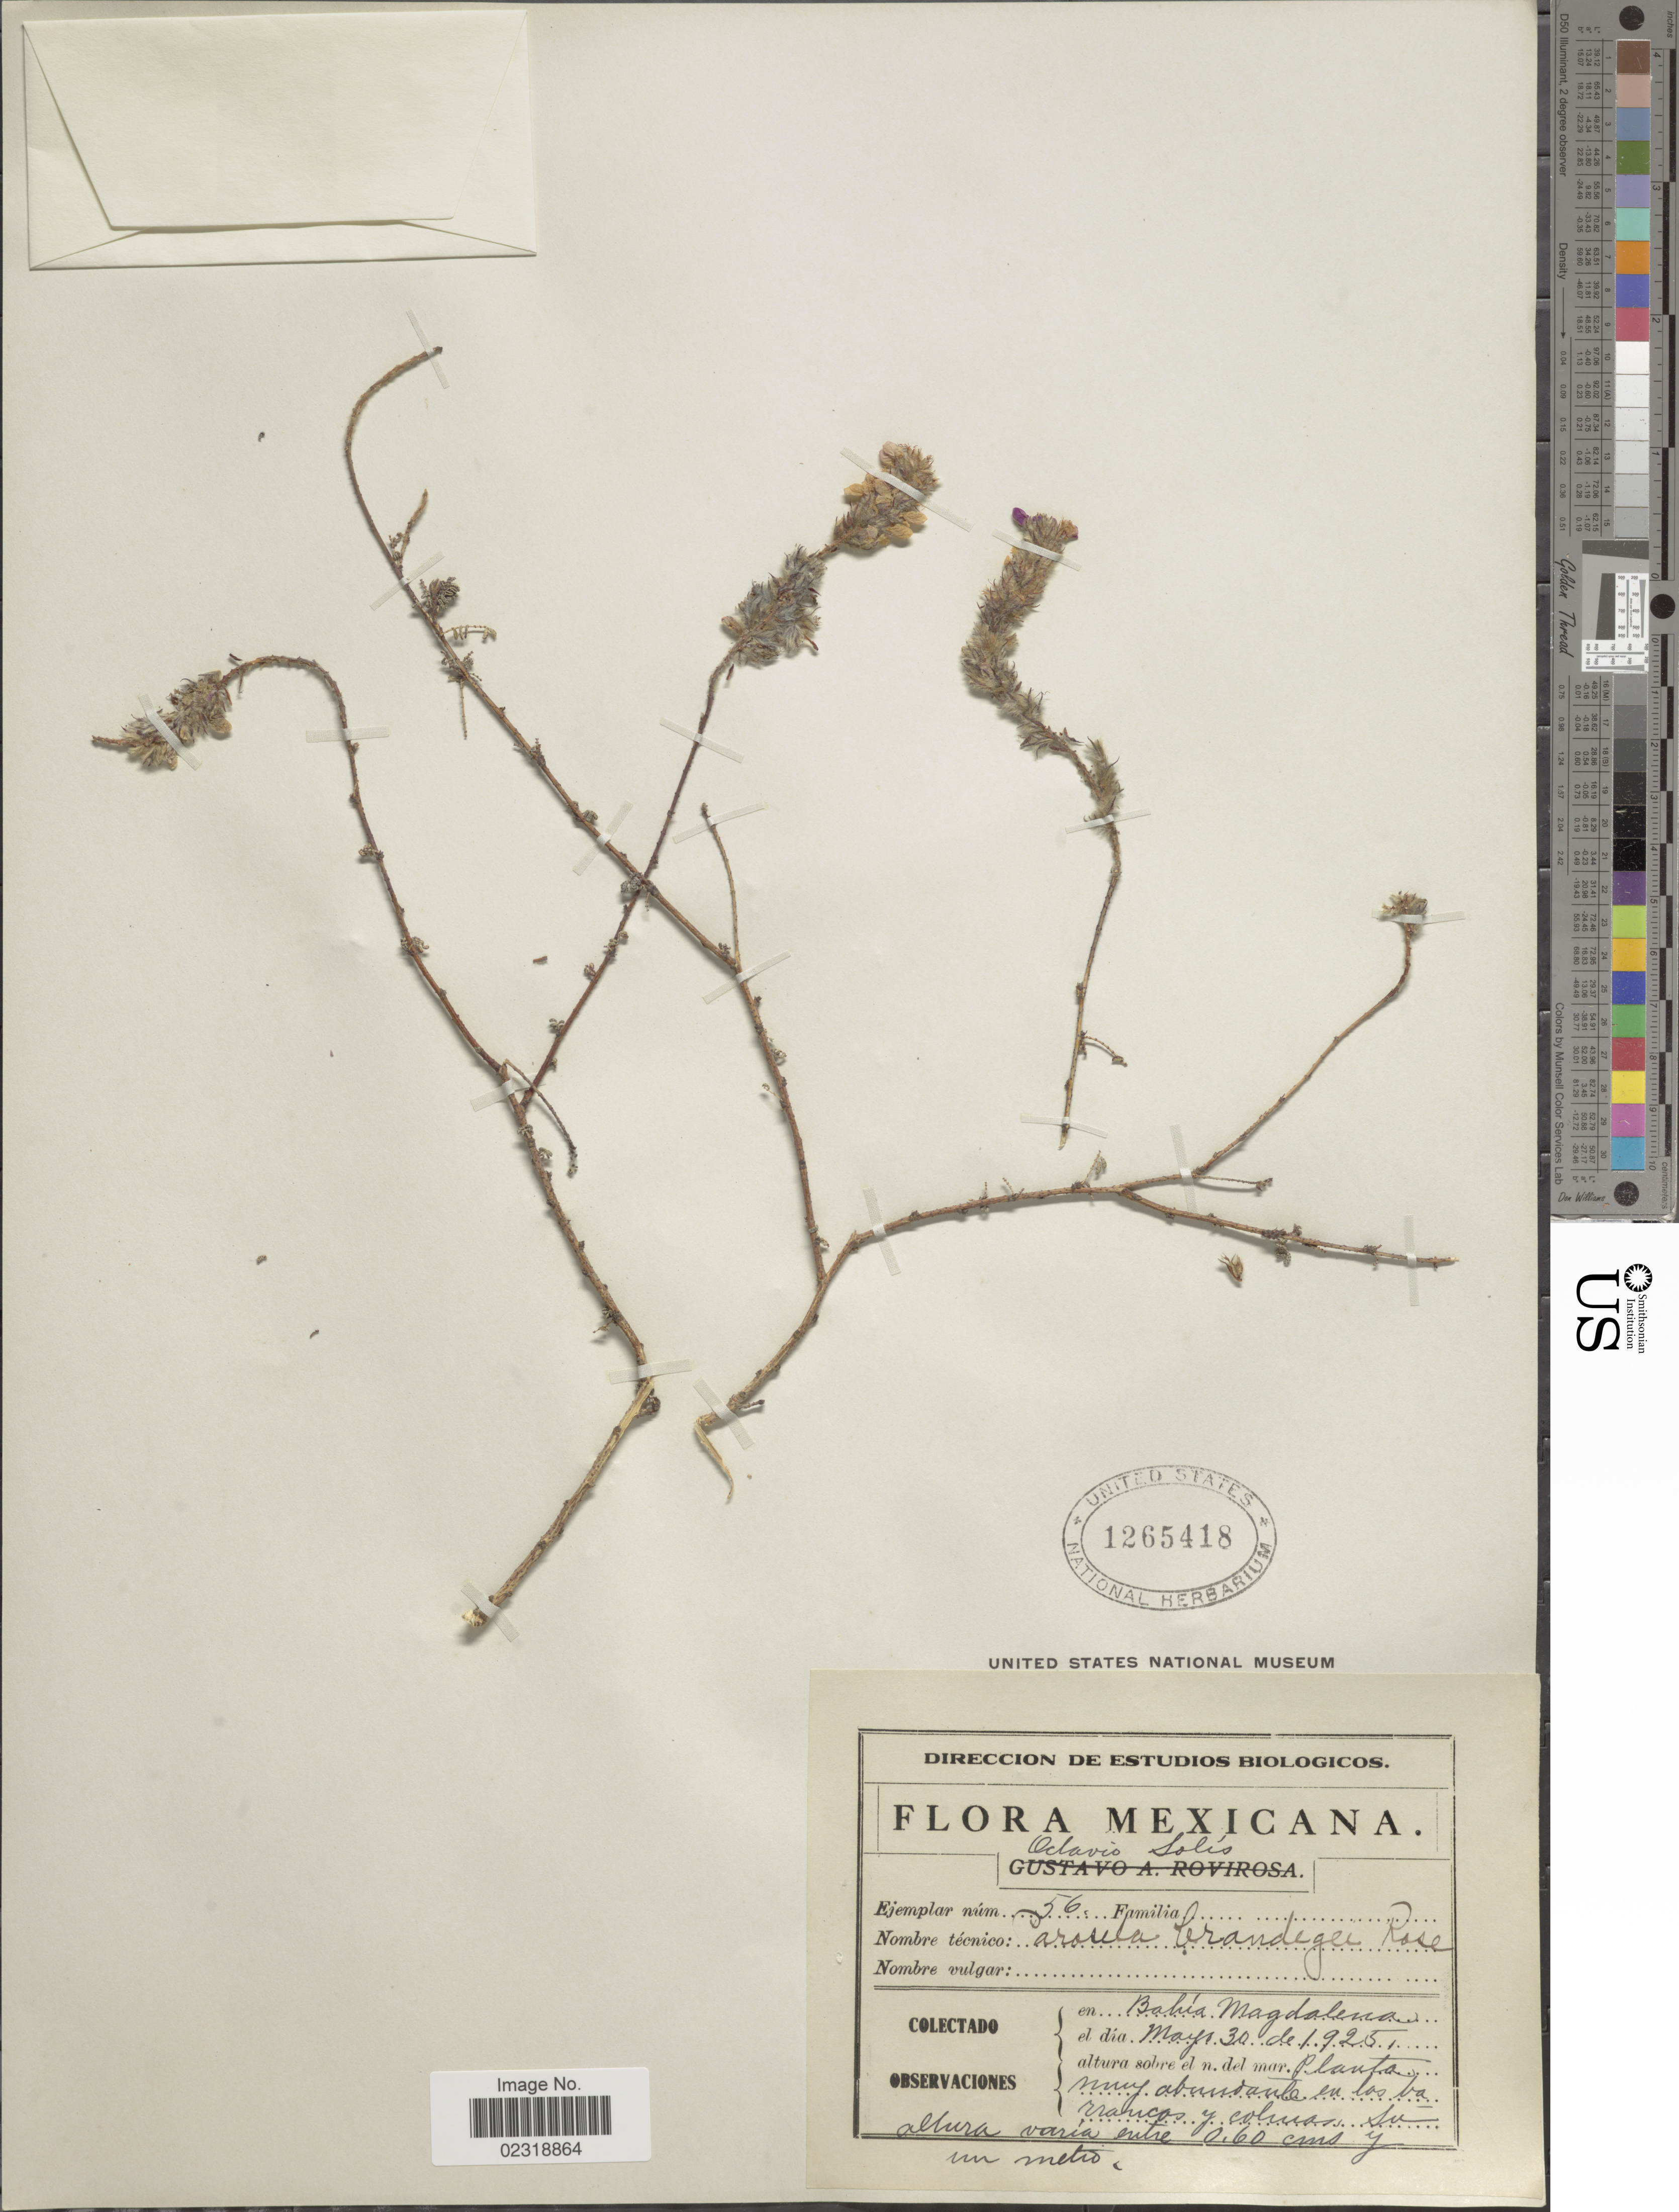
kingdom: Plantae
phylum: Tracheophyta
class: Magnoliopsida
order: Fabales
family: Fabaceae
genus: Dalea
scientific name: Dalea brandegei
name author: (M. Rose) Bullock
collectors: O. Solis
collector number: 56?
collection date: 1925-05-30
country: Mexico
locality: Bahia Magdalena.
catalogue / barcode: US 1265418